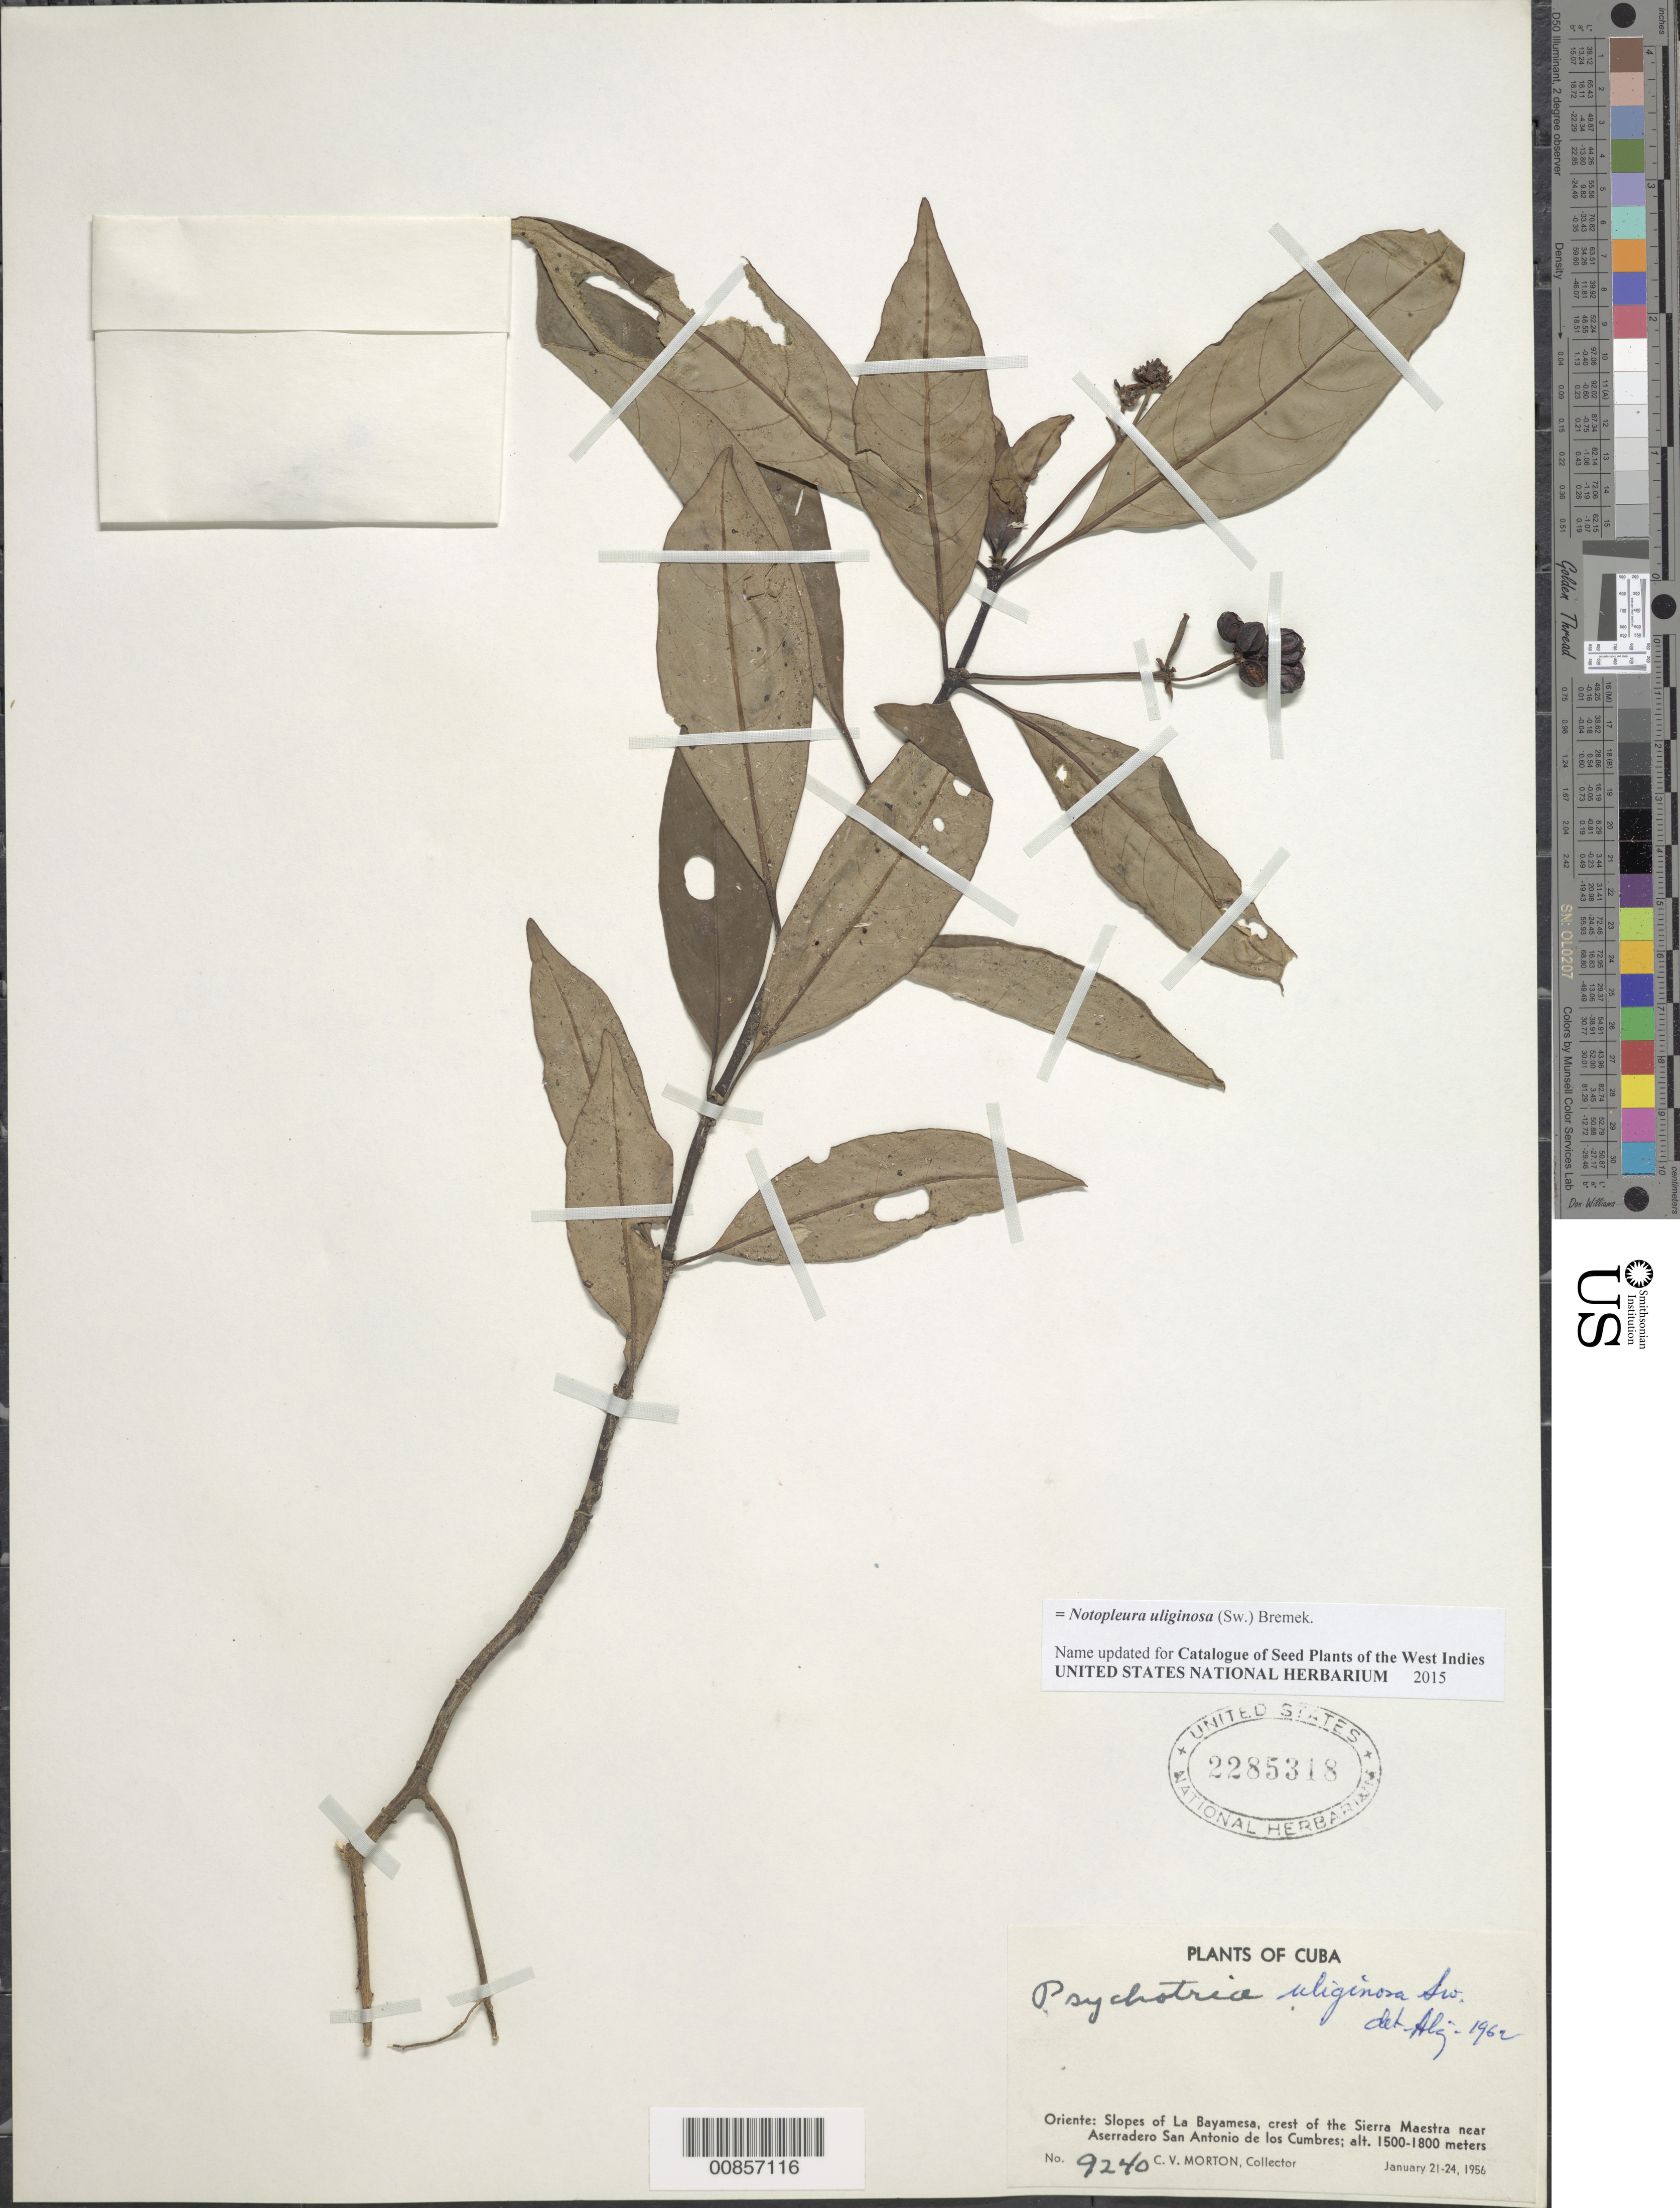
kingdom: Plantae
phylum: Tracheophyta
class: Magnoliopsida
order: Gentianales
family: Rubiaceae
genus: Notopleura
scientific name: Notopleura uliginosa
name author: (Sw.) Bremek.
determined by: Liogier, Alain H.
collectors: C. V. Morton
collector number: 9240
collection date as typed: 21 Jan 1956 to 24 Jan 1956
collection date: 1956-01-21/1956-01-24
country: Cuba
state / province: Oriente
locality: Slopes of La Bayamesa, crest of the Sierra Maestra near Aserradero San Antonio de los Cumbres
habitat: Montane: slopes and crest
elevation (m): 1500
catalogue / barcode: US 2285318